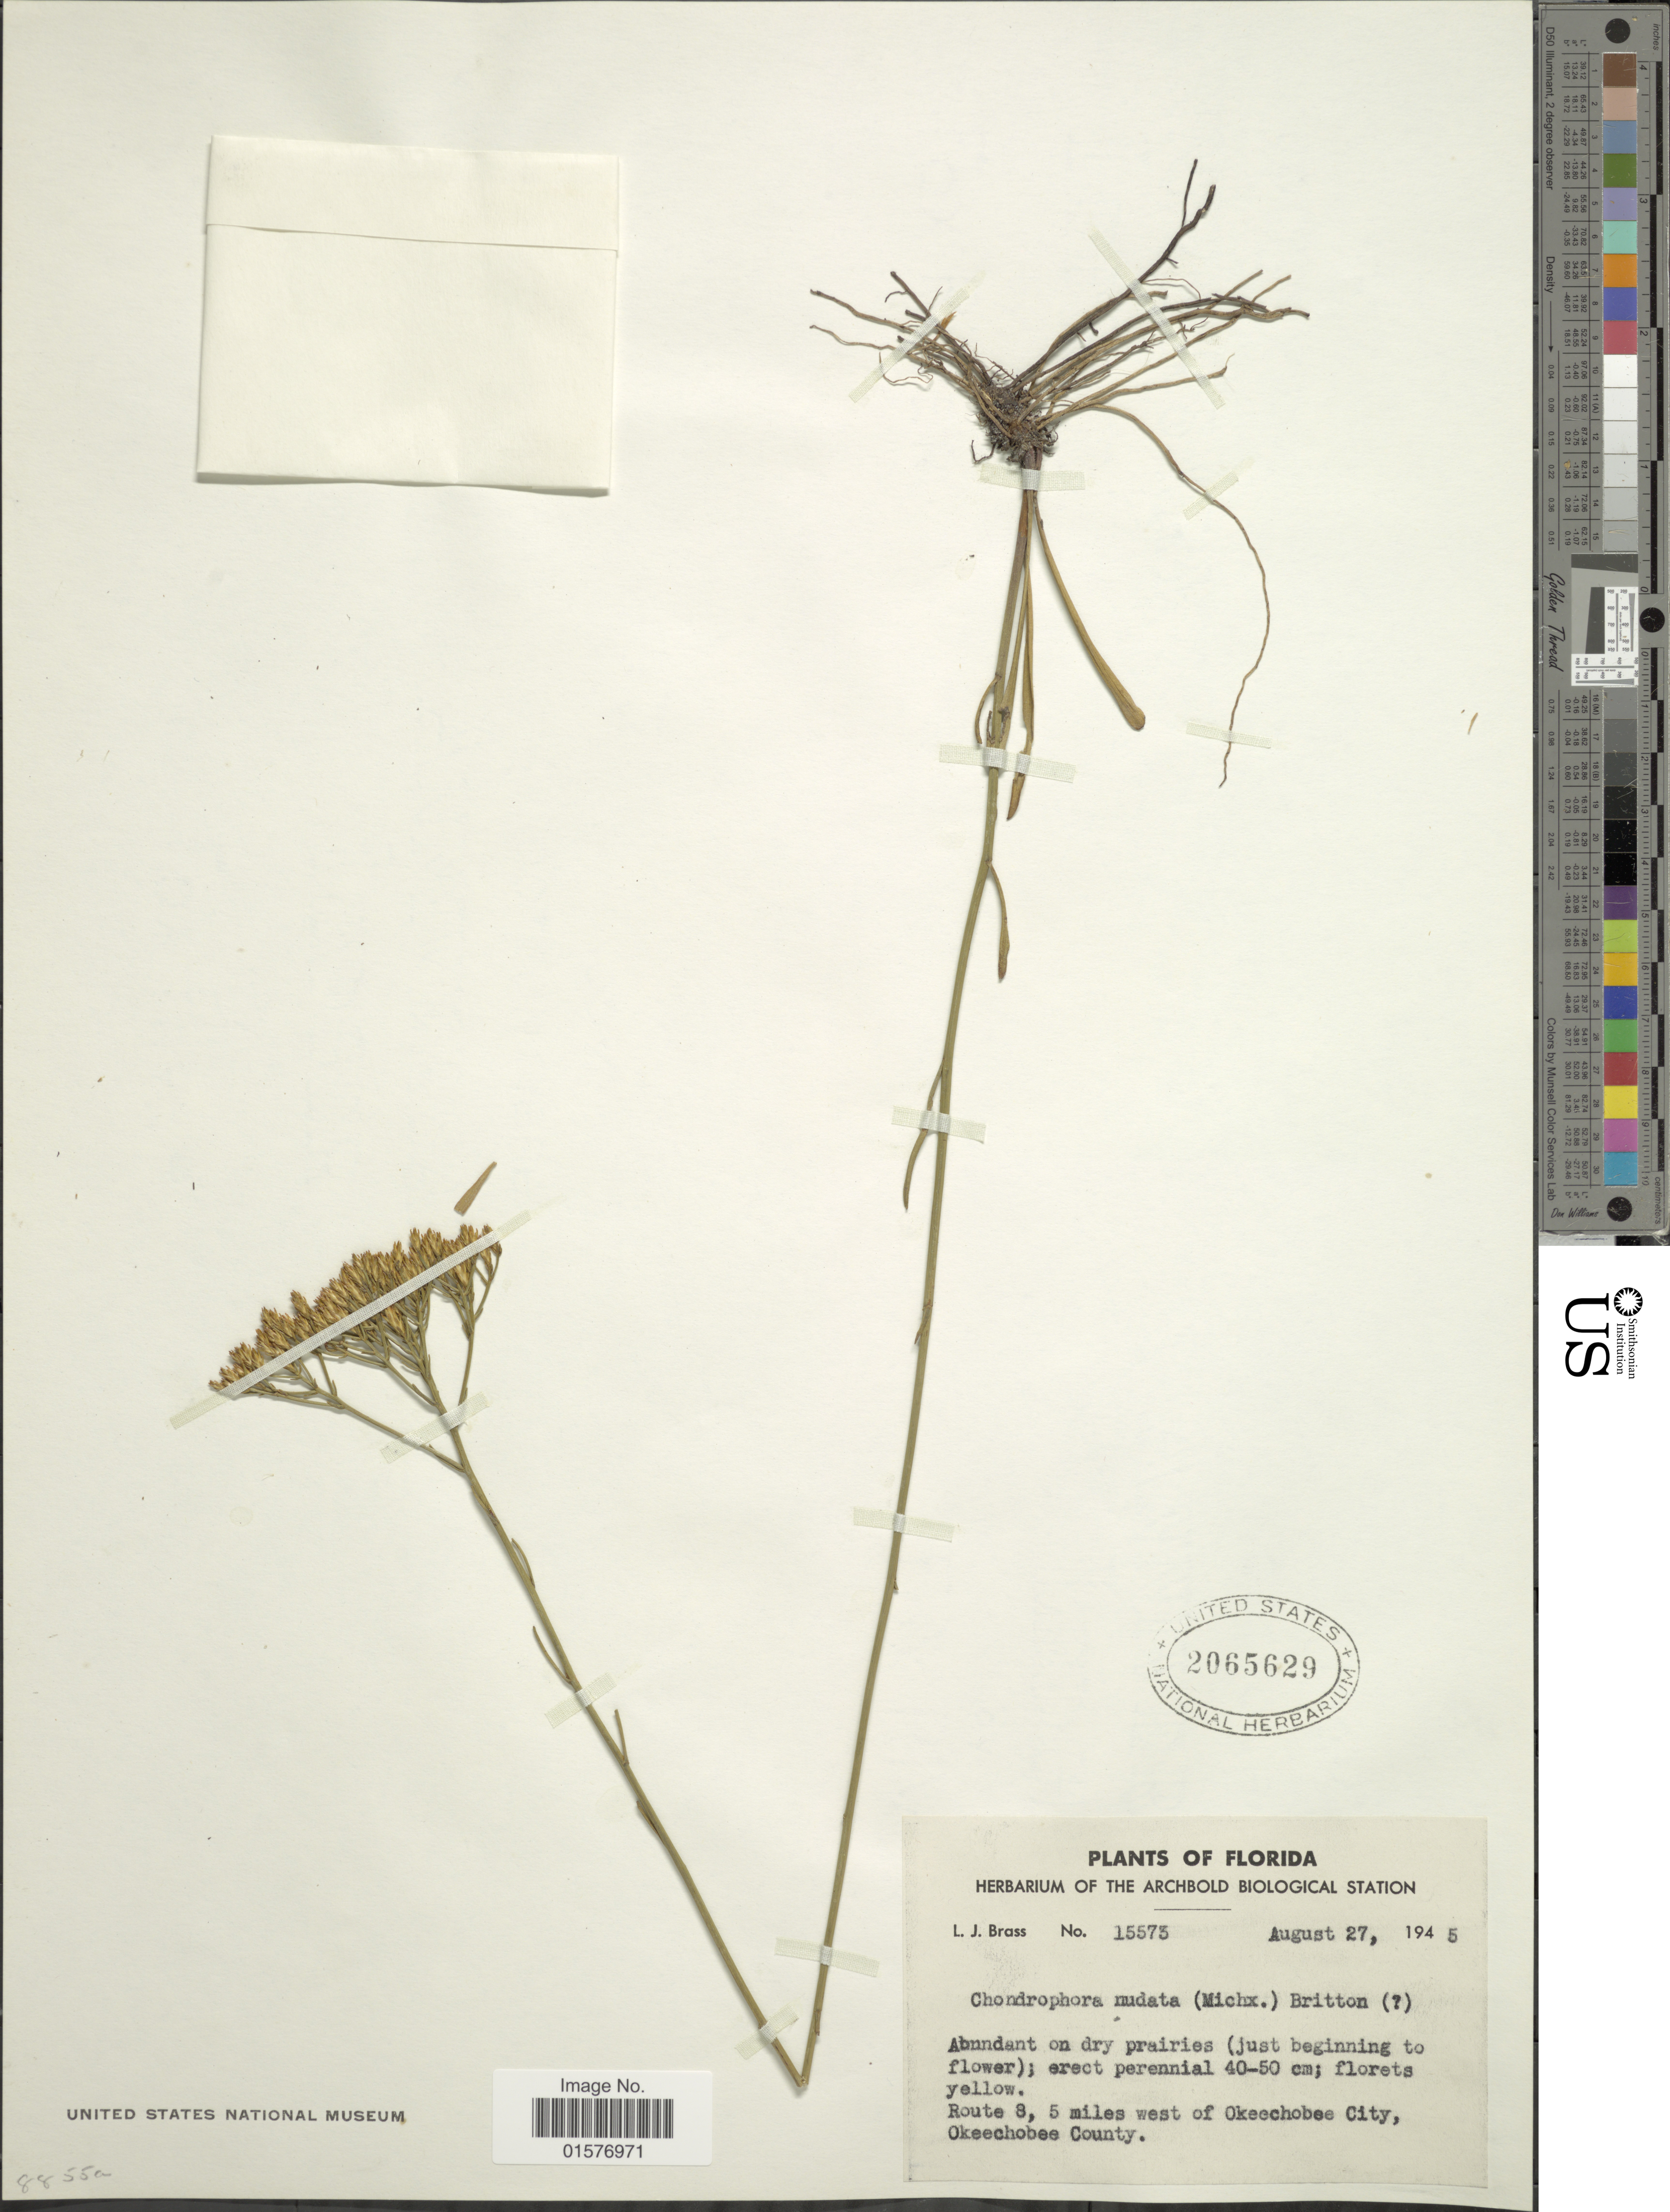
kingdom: Plantae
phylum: Tracheophyta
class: Magnoliopsida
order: Asterales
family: Asteraceae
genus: Bigelowia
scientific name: Bigelowia nudata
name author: (Michx.) DC.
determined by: Urbatsch, Lowell E., Curator (LSU), Louisiana State University (UNITED STATES)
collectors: L. J. Brass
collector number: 15573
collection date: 1945-08-27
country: United States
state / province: Florida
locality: Route 8, 5 miles of west of Okeechobes City, Okeechobee County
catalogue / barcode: US 2065629